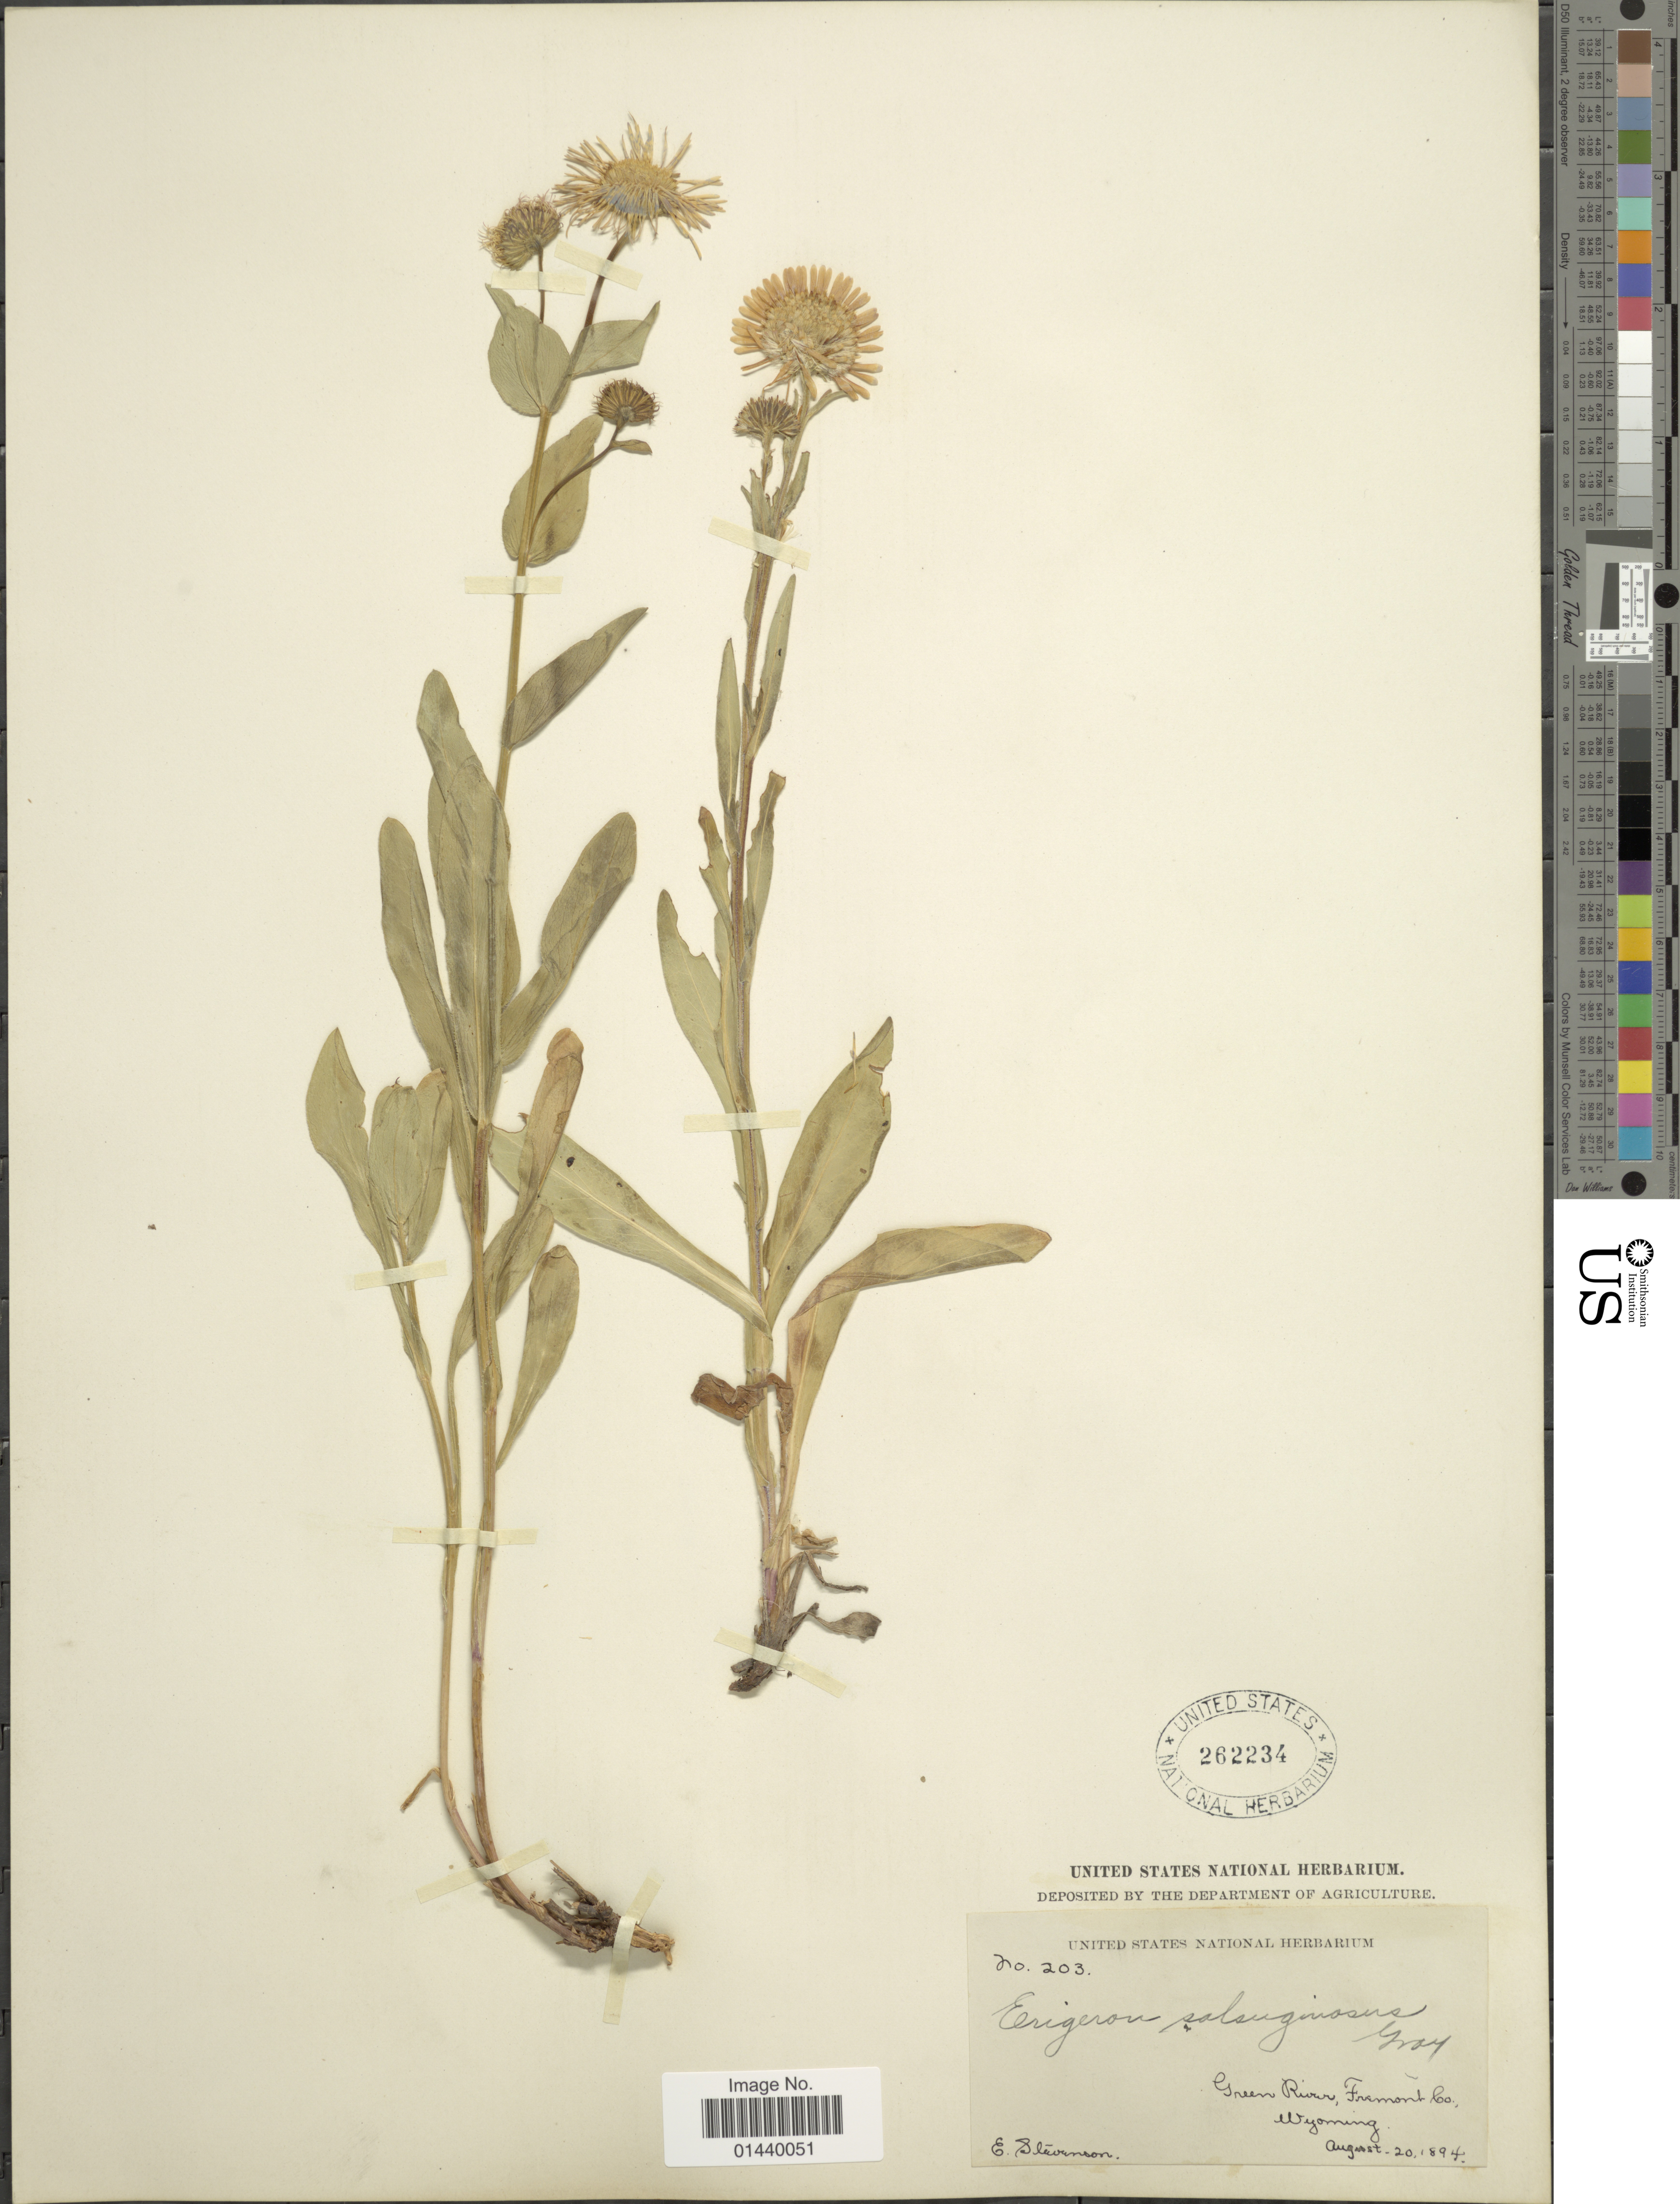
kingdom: Plantae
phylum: Tracheophyta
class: Magnoliopsida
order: Asterales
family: Asteraceae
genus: Erigeron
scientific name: Erigeron salsuginosus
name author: (Richardson ex R. Br.) A. Gray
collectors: E. Stevenson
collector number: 203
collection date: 1894-08-20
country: United States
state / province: Wyoming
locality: Green River, Fremont Co.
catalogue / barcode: US 262234